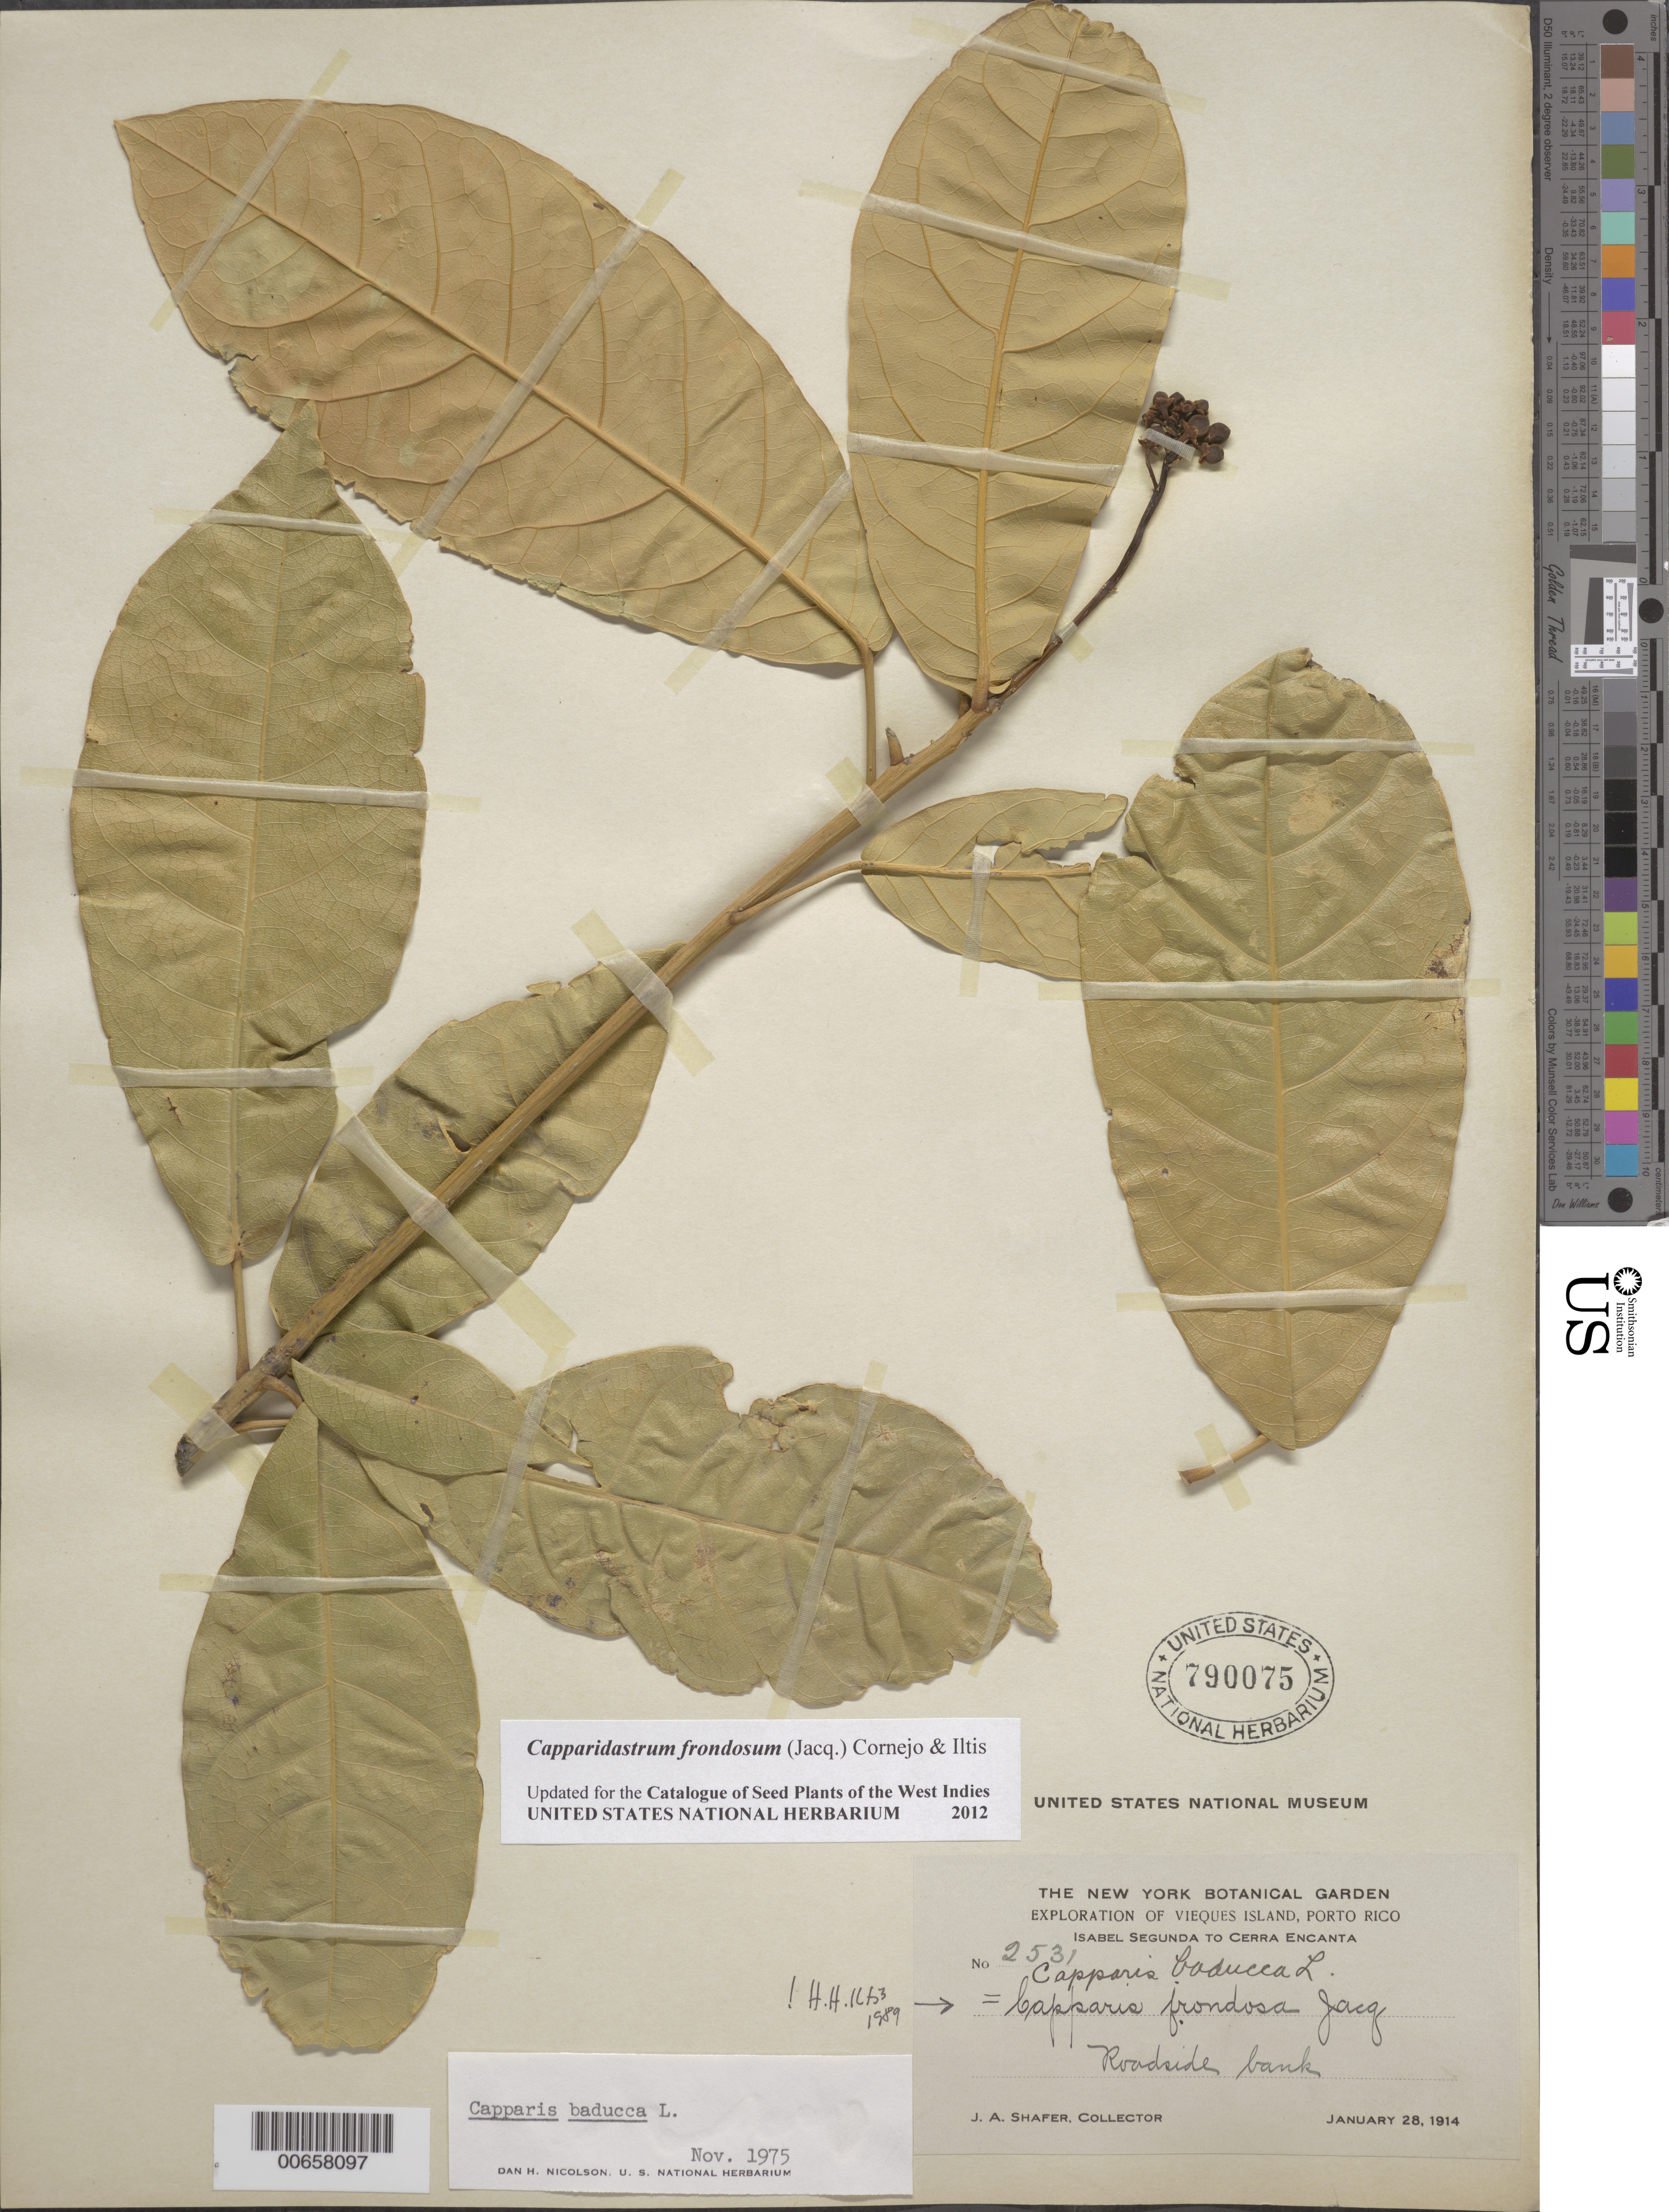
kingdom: Plantae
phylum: Tracheophyta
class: Magnoliopsida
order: Brassicales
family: Capparaceae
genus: Capparis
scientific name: Capparis baducca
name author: L.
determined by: Nicolson, Dan H.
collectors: J. A. Shafer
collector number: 2531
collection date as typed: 28 Jan 1914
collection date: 1914-01-28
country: Puerto Rico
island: Vieques Island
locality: Isabel Segunda to Cerra Encanta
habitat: Roadside bank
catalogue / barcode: US 790075